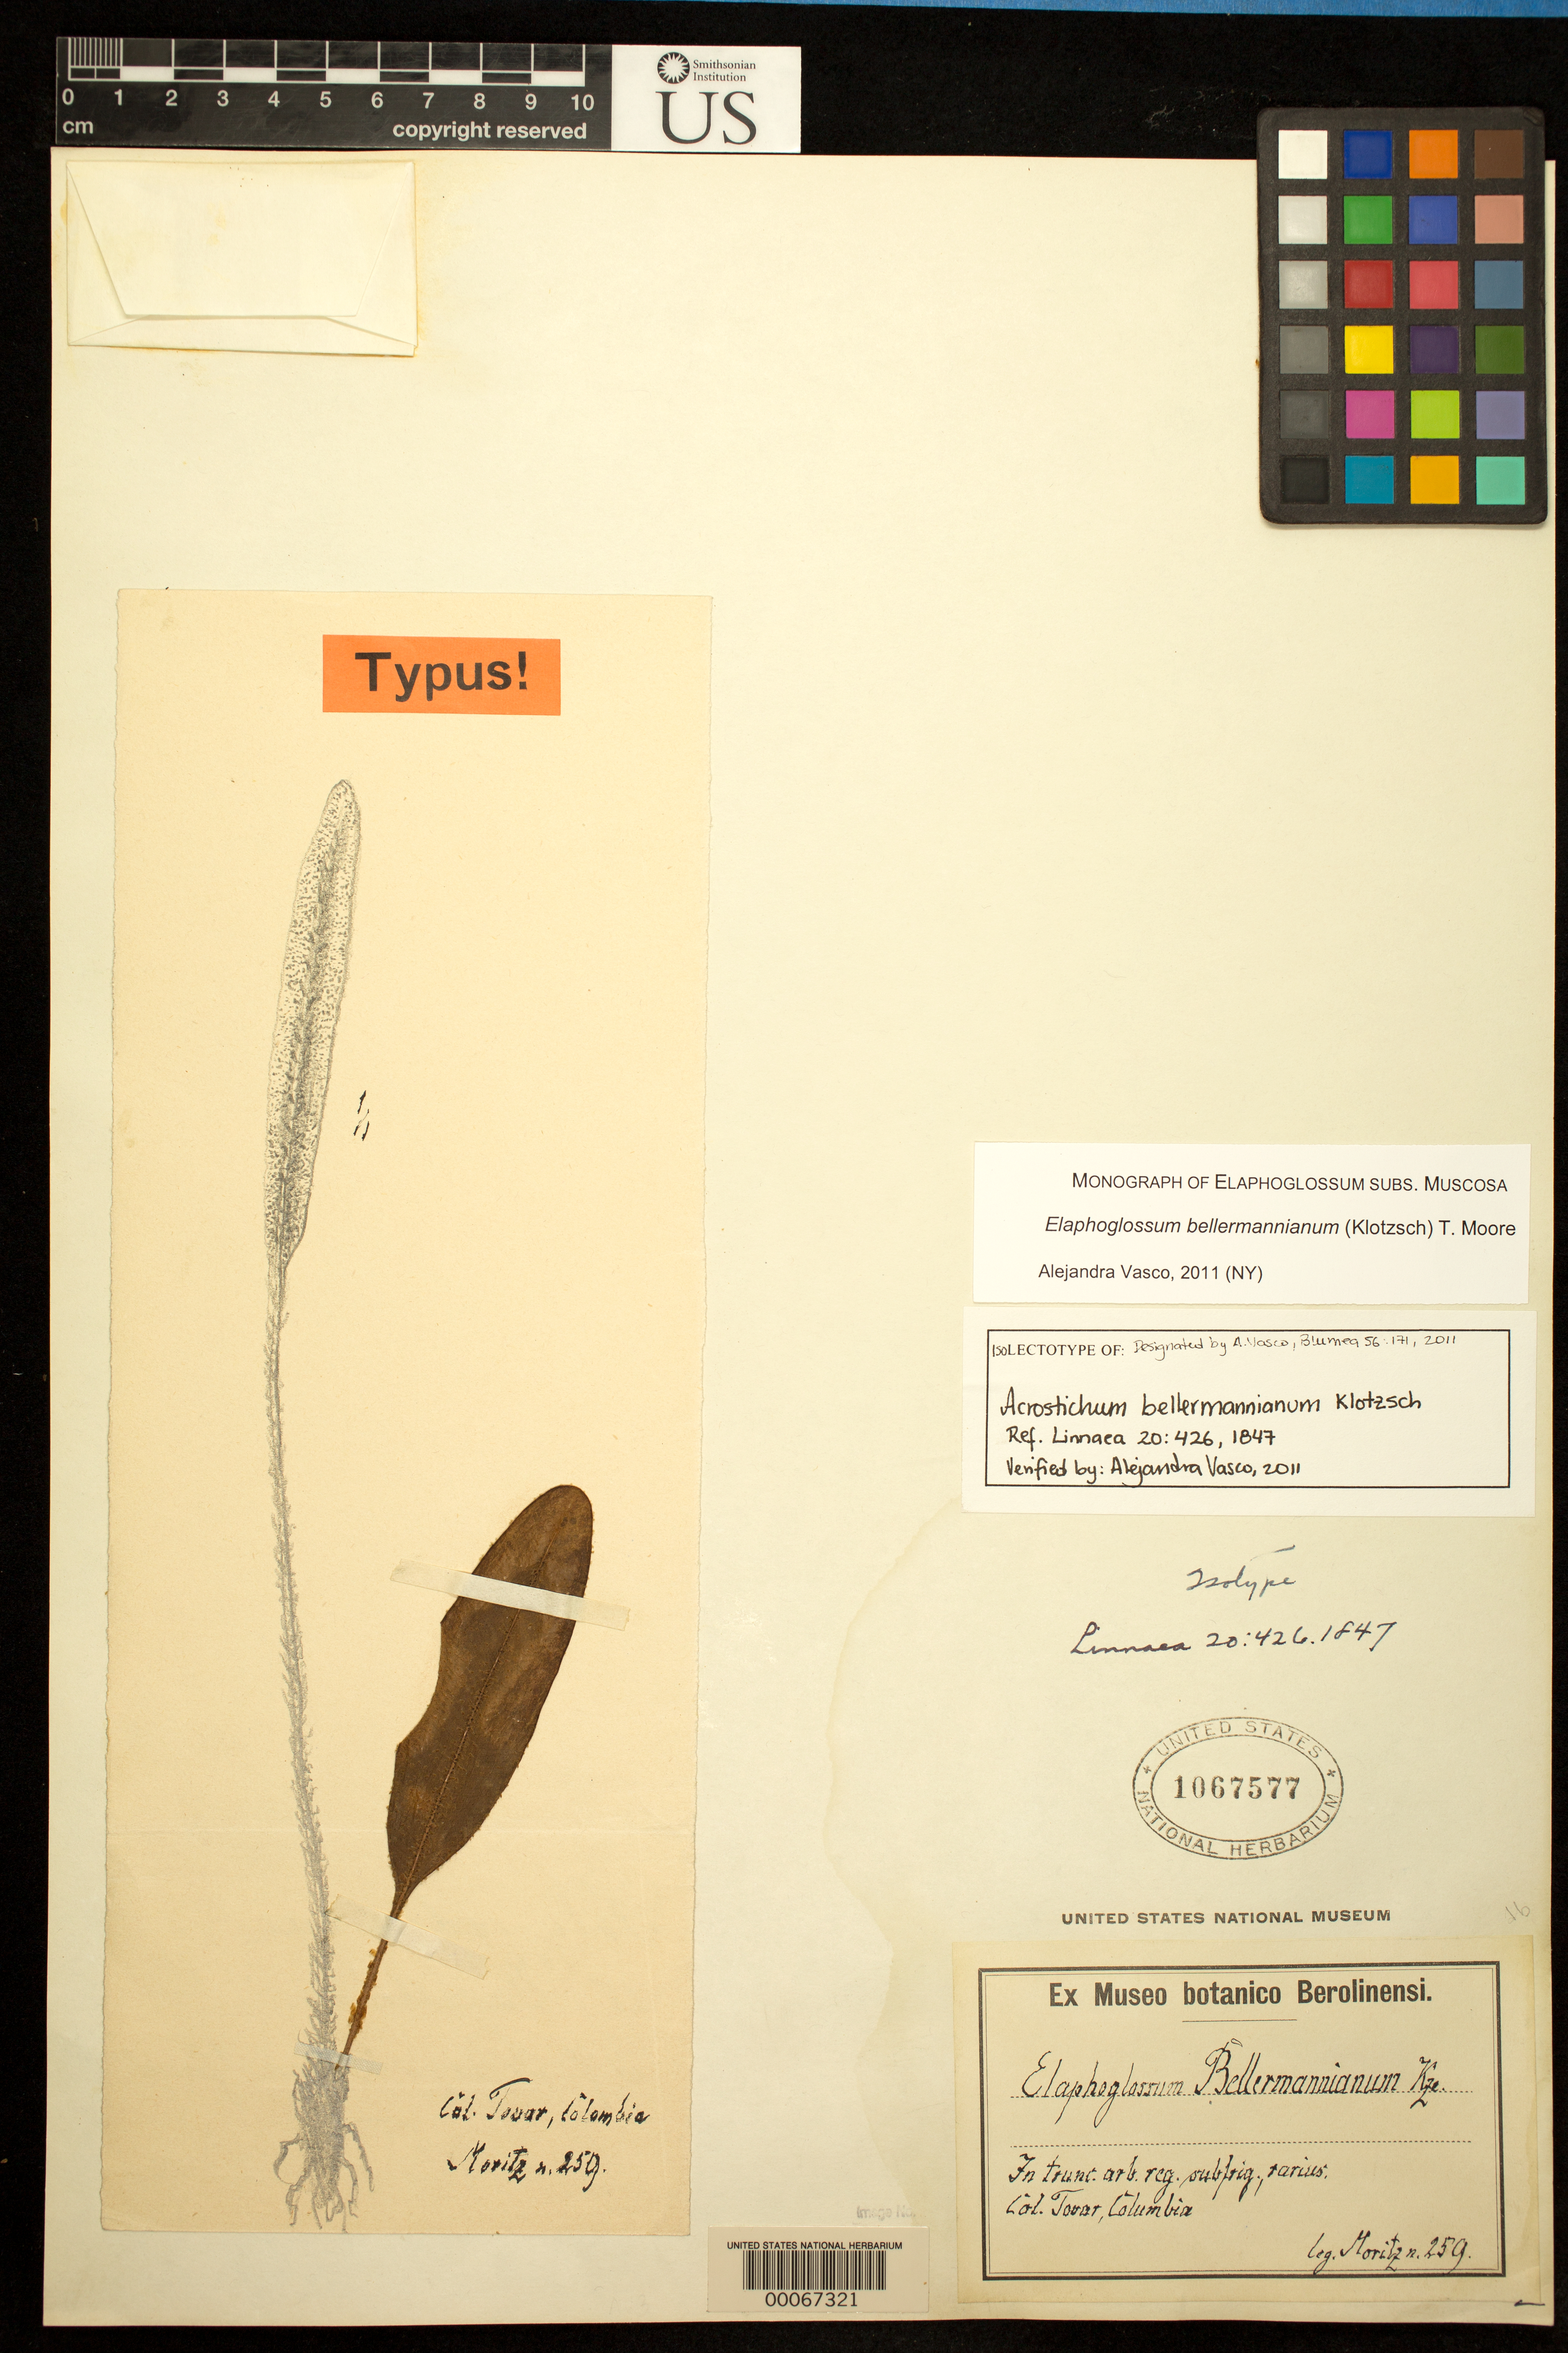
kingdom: Plantae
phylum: Tracheophyta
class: Polypodiopsida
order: Polypodiales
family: Pteridaceae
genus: Acrostichum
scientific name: Acrostichum bellermannianum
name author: Klotzsch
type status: Isolectotype; Type Collection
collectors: A. Moritz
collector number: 259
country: Colombia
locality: Tovar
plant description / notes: Fragment of type specimen ex herb. Berlin.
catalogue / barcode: US 1067577